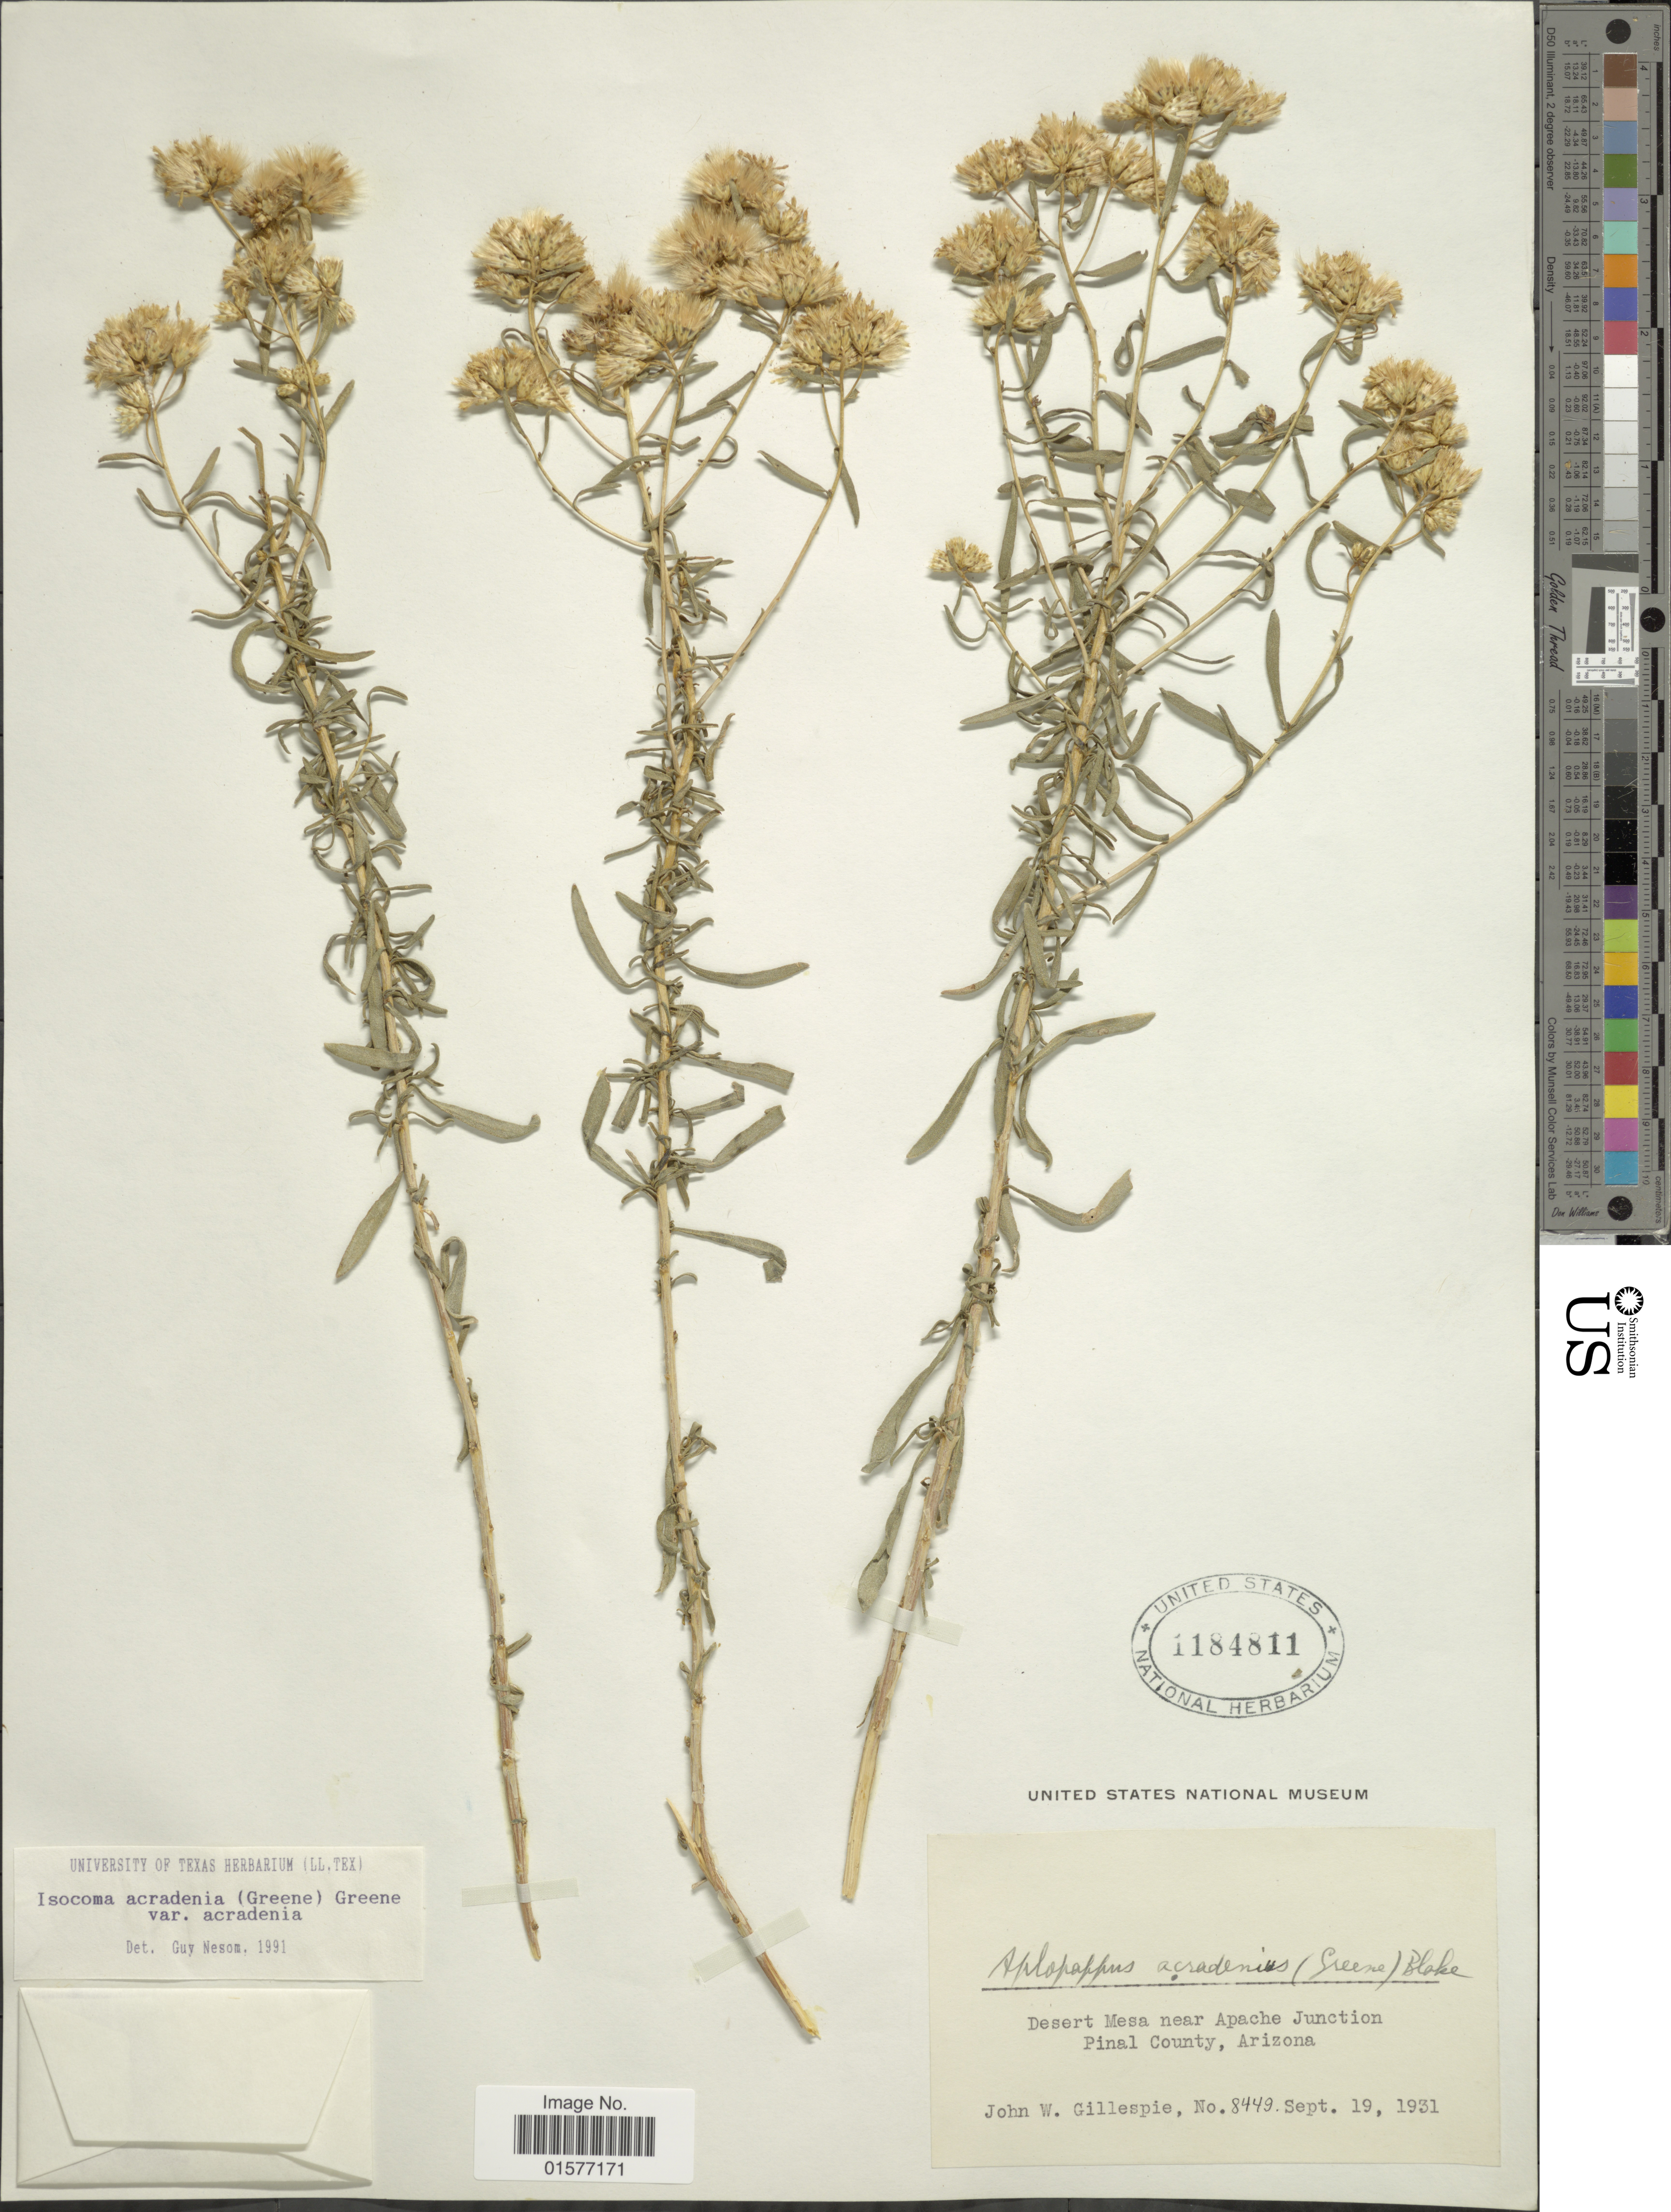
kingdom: Plantae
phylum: Tracheophyta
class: Magnoliopsida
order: Asterales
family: Asteraceae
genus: Isocoma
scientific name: Isocoma acradenia var. acradenia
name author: (Greene) Greene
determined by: Urbatsch, Lowell E., Curator (LSU), Louisiana State University (UNITED STATES)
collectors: J. W. Gillespie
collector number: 8449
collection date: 1931-09-19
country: United States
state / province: Arizona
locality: Desert Mesa near Apache Junction, Pinal County, Arizona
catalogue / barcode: US 1184811